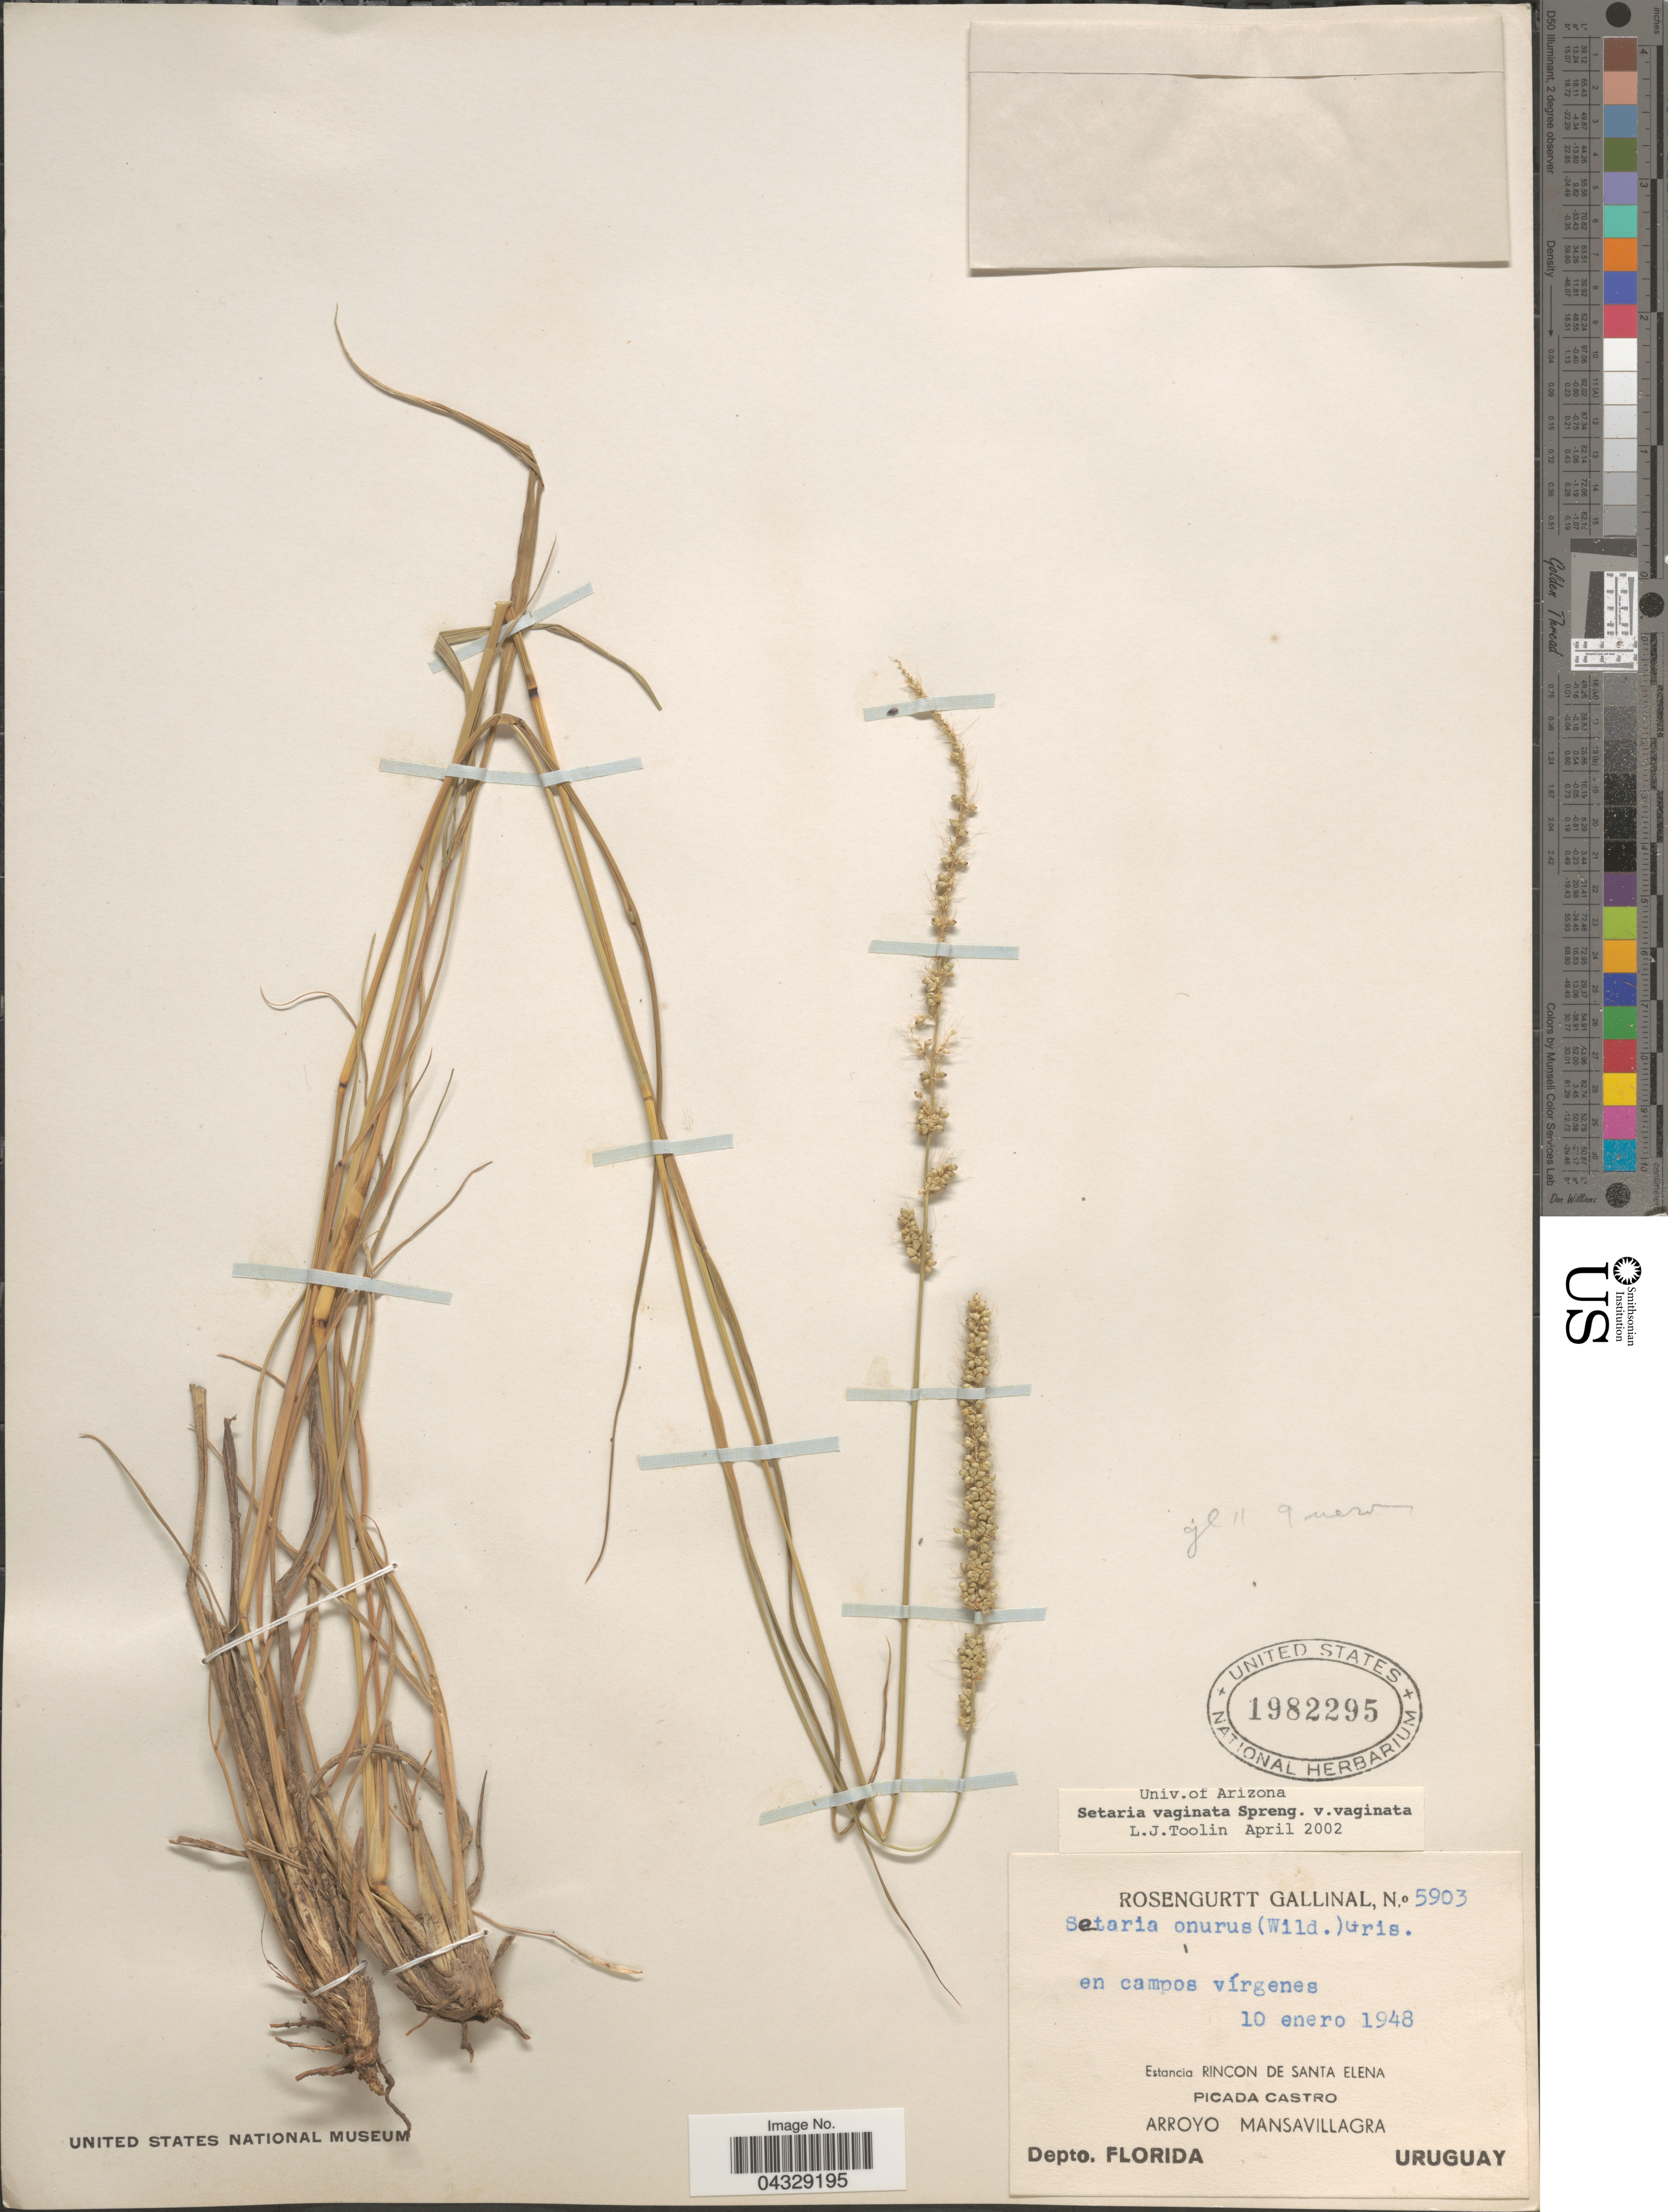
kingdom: Plantae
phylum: Tracheophyta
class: Liliopsida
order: Poales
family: Poaceae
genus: Setaria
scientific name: Setaria vaginata var. vaginata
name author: C.K. Spreng.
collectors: R. Gallinal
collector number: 5903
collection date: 1948-01-10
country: Uruguay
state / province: Florida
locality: En campos vírgenes. Estancia Rincon de Santa Elena. Picada Castro. Arroyo Mansavillagra. Depto. Florida.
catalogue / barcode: US 1982295